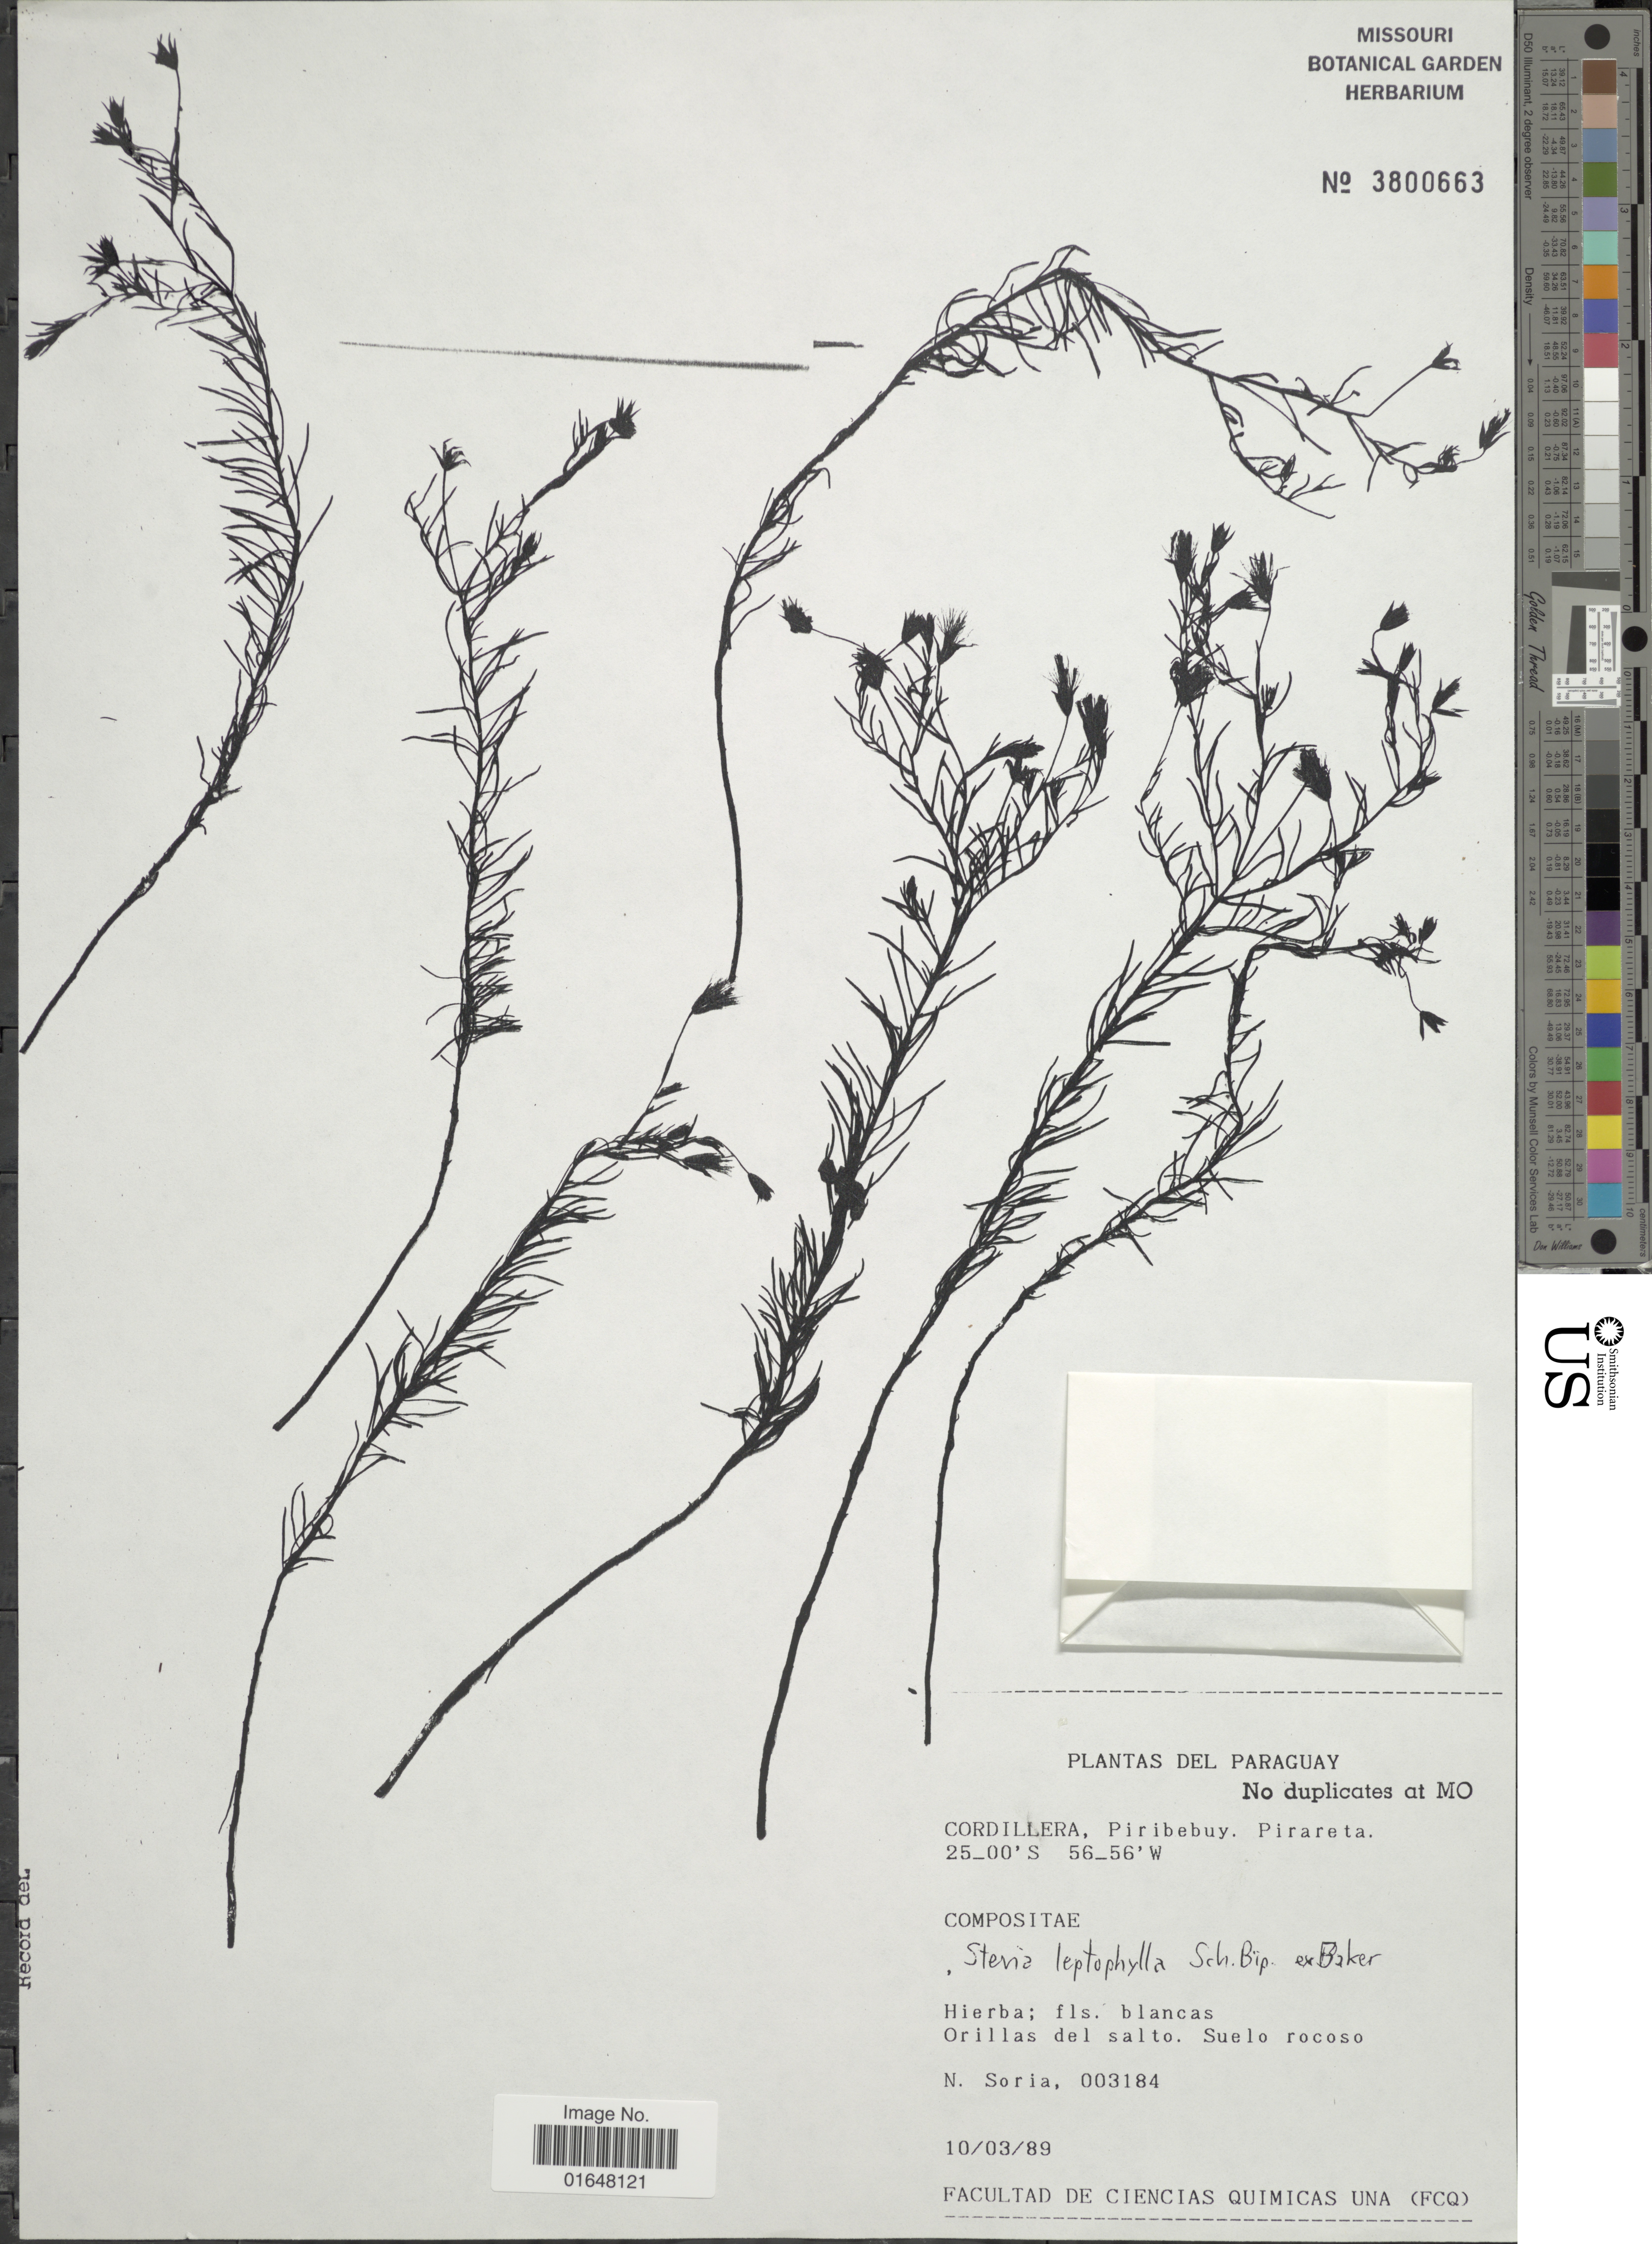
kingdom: Plantae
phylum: Tracheophyta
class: Magnoliopsida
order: Asterales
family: Asteraceae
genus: Stevia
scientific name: Stevia leptophylla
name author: Sch. Bip. ex Baker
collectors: N. Soria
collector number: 003184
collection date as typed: Transcribed d/m/y: 10/3/89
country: Paraguay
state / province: Cordillera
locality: Piribebuy,Pirareta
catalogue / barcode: US 3800663